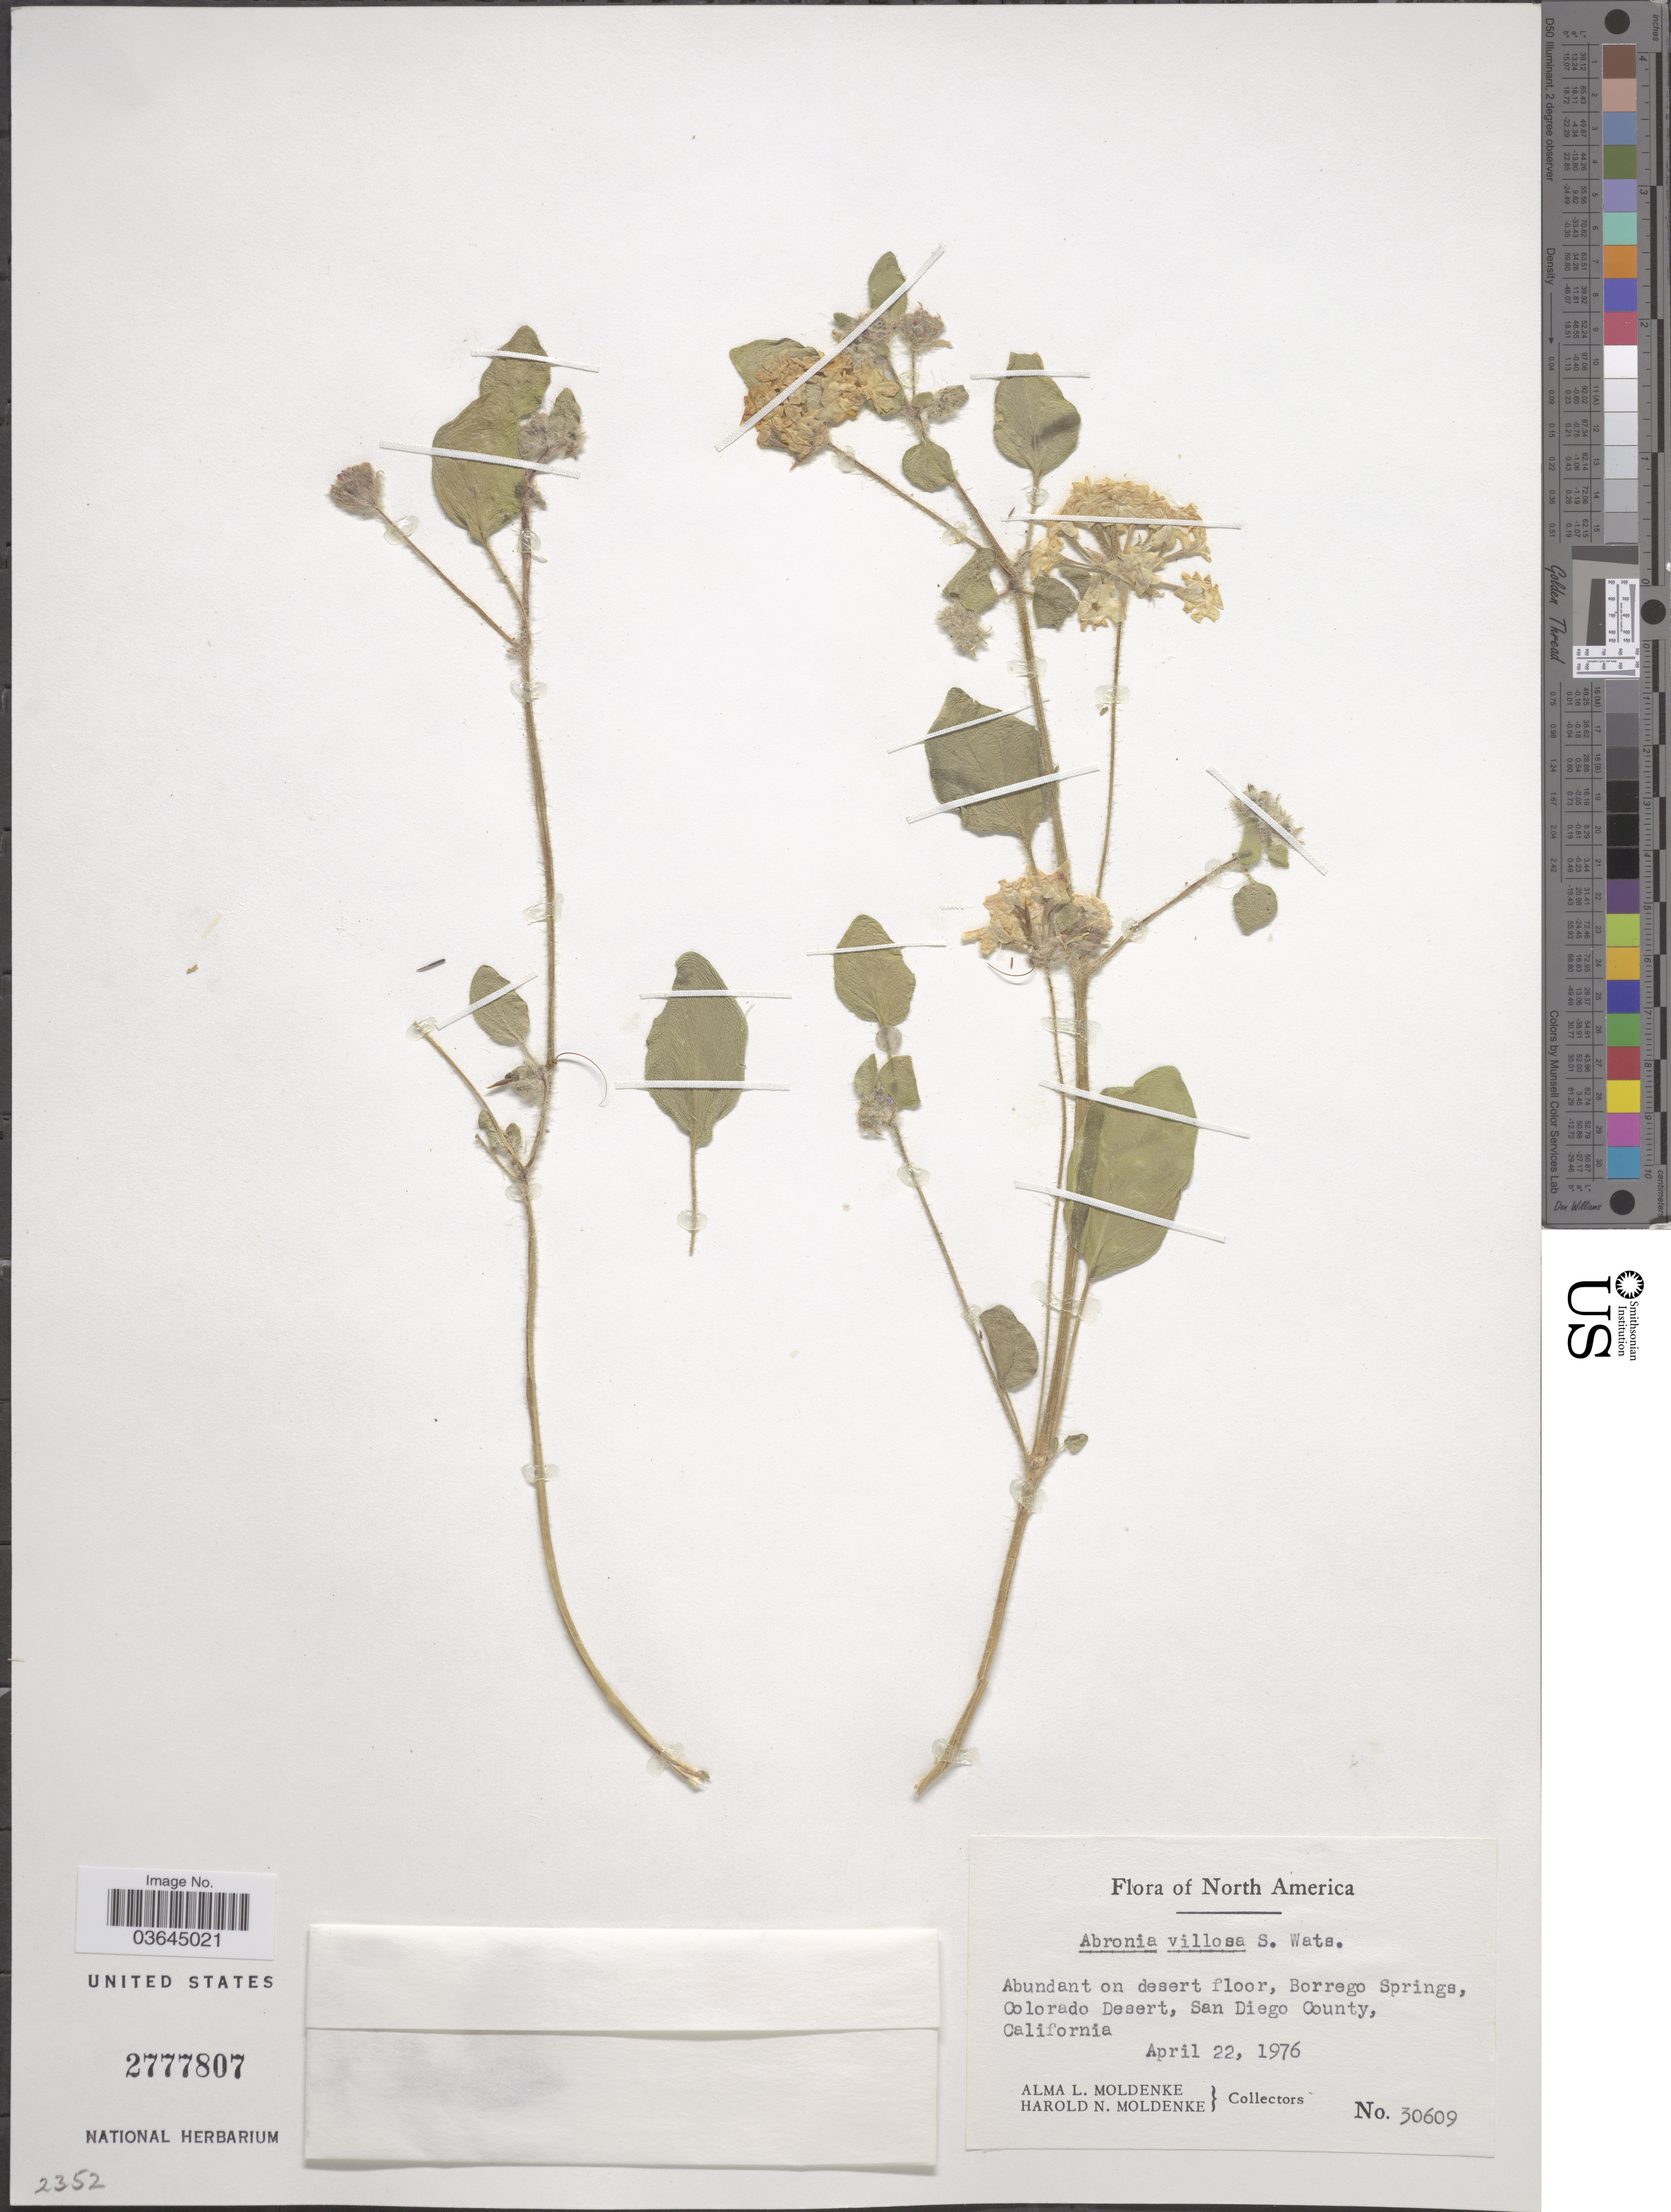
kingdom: Plantae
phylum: Tracheophyta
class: Magnoliopsida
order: Caryophyllales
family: Nyctaginaceae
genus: Abronia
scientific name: Abronia villosa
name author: S. Watson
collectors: A. L. Moldenke & H. N. Moldenke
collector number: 30609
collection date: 1976-04-22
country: United States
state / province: California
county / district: San Diego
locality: Borrego Springs, Colorado Desert, San Diego County.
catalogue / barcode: US 2777807